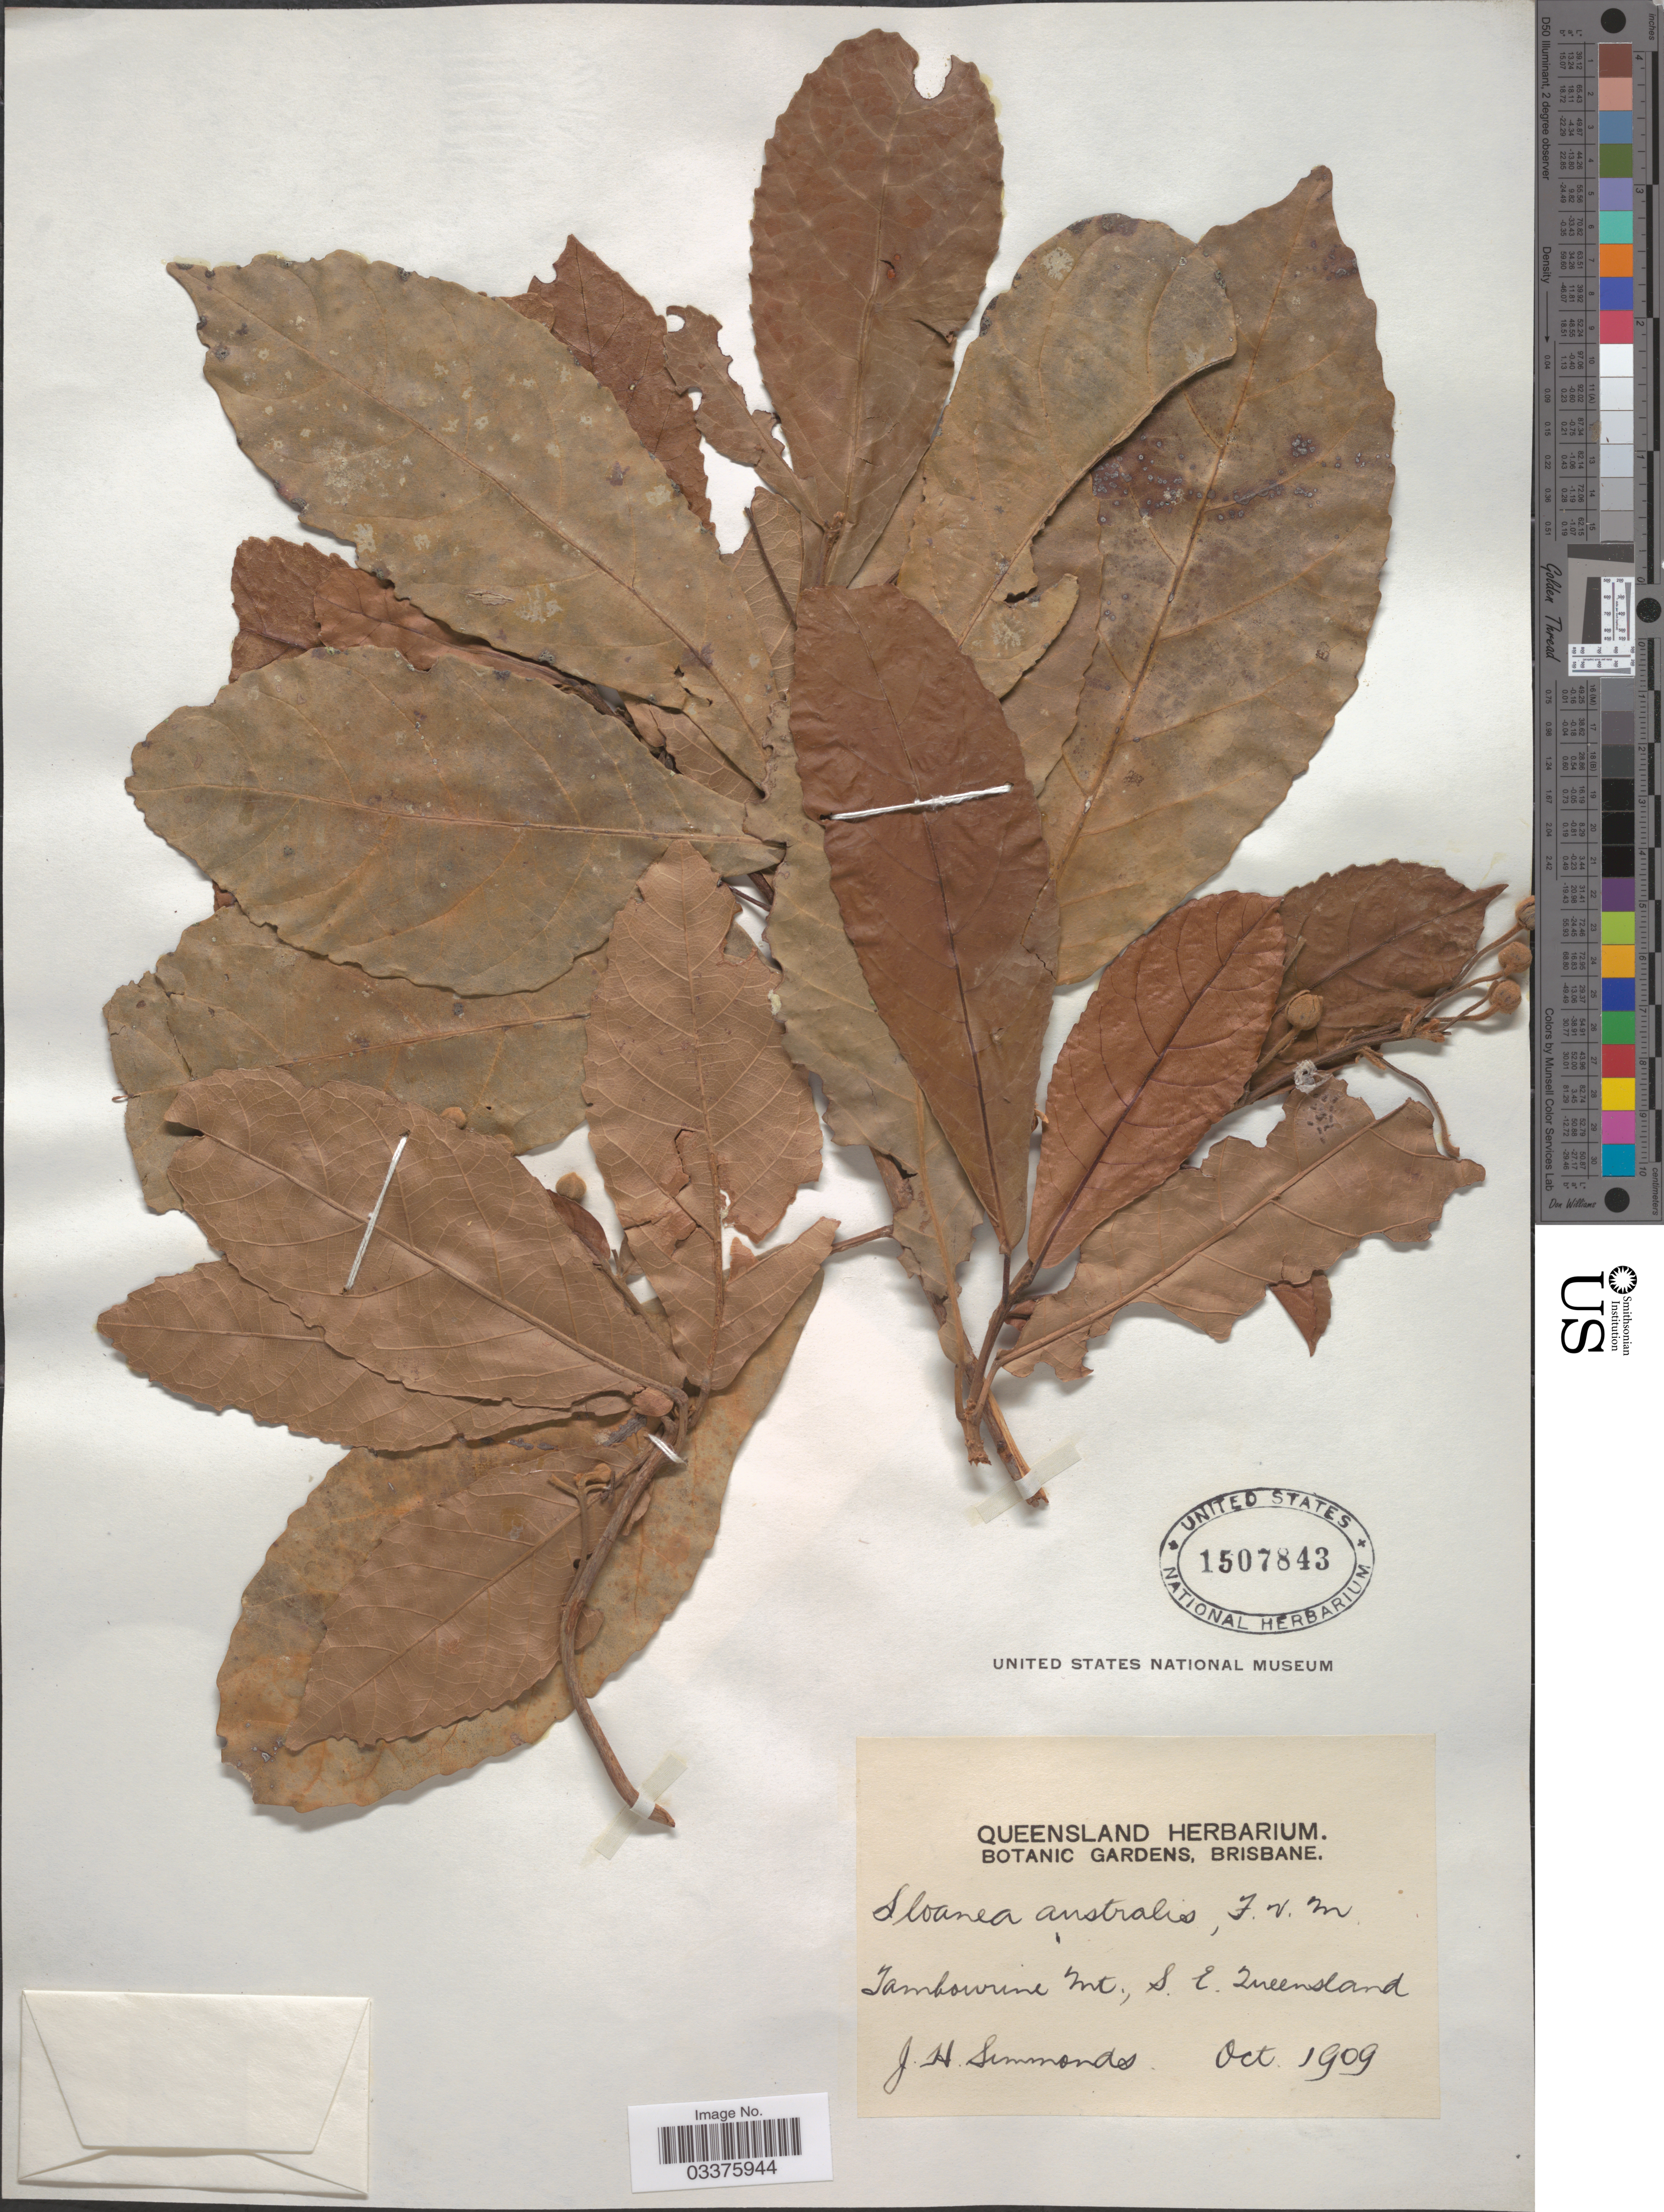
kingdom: Plantae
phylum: Tracheophyta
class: Magnoliopsida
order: Oxalidales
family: Elaeocarpaceae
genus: Sloanea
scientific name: Sloanea australis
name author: (Benth.) F. Muell.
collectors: J. Simmonds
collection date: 1909-10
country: Australia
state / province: Queensland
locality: Tambourine Mt., S. E. Queensland.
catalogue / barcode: US 1507843